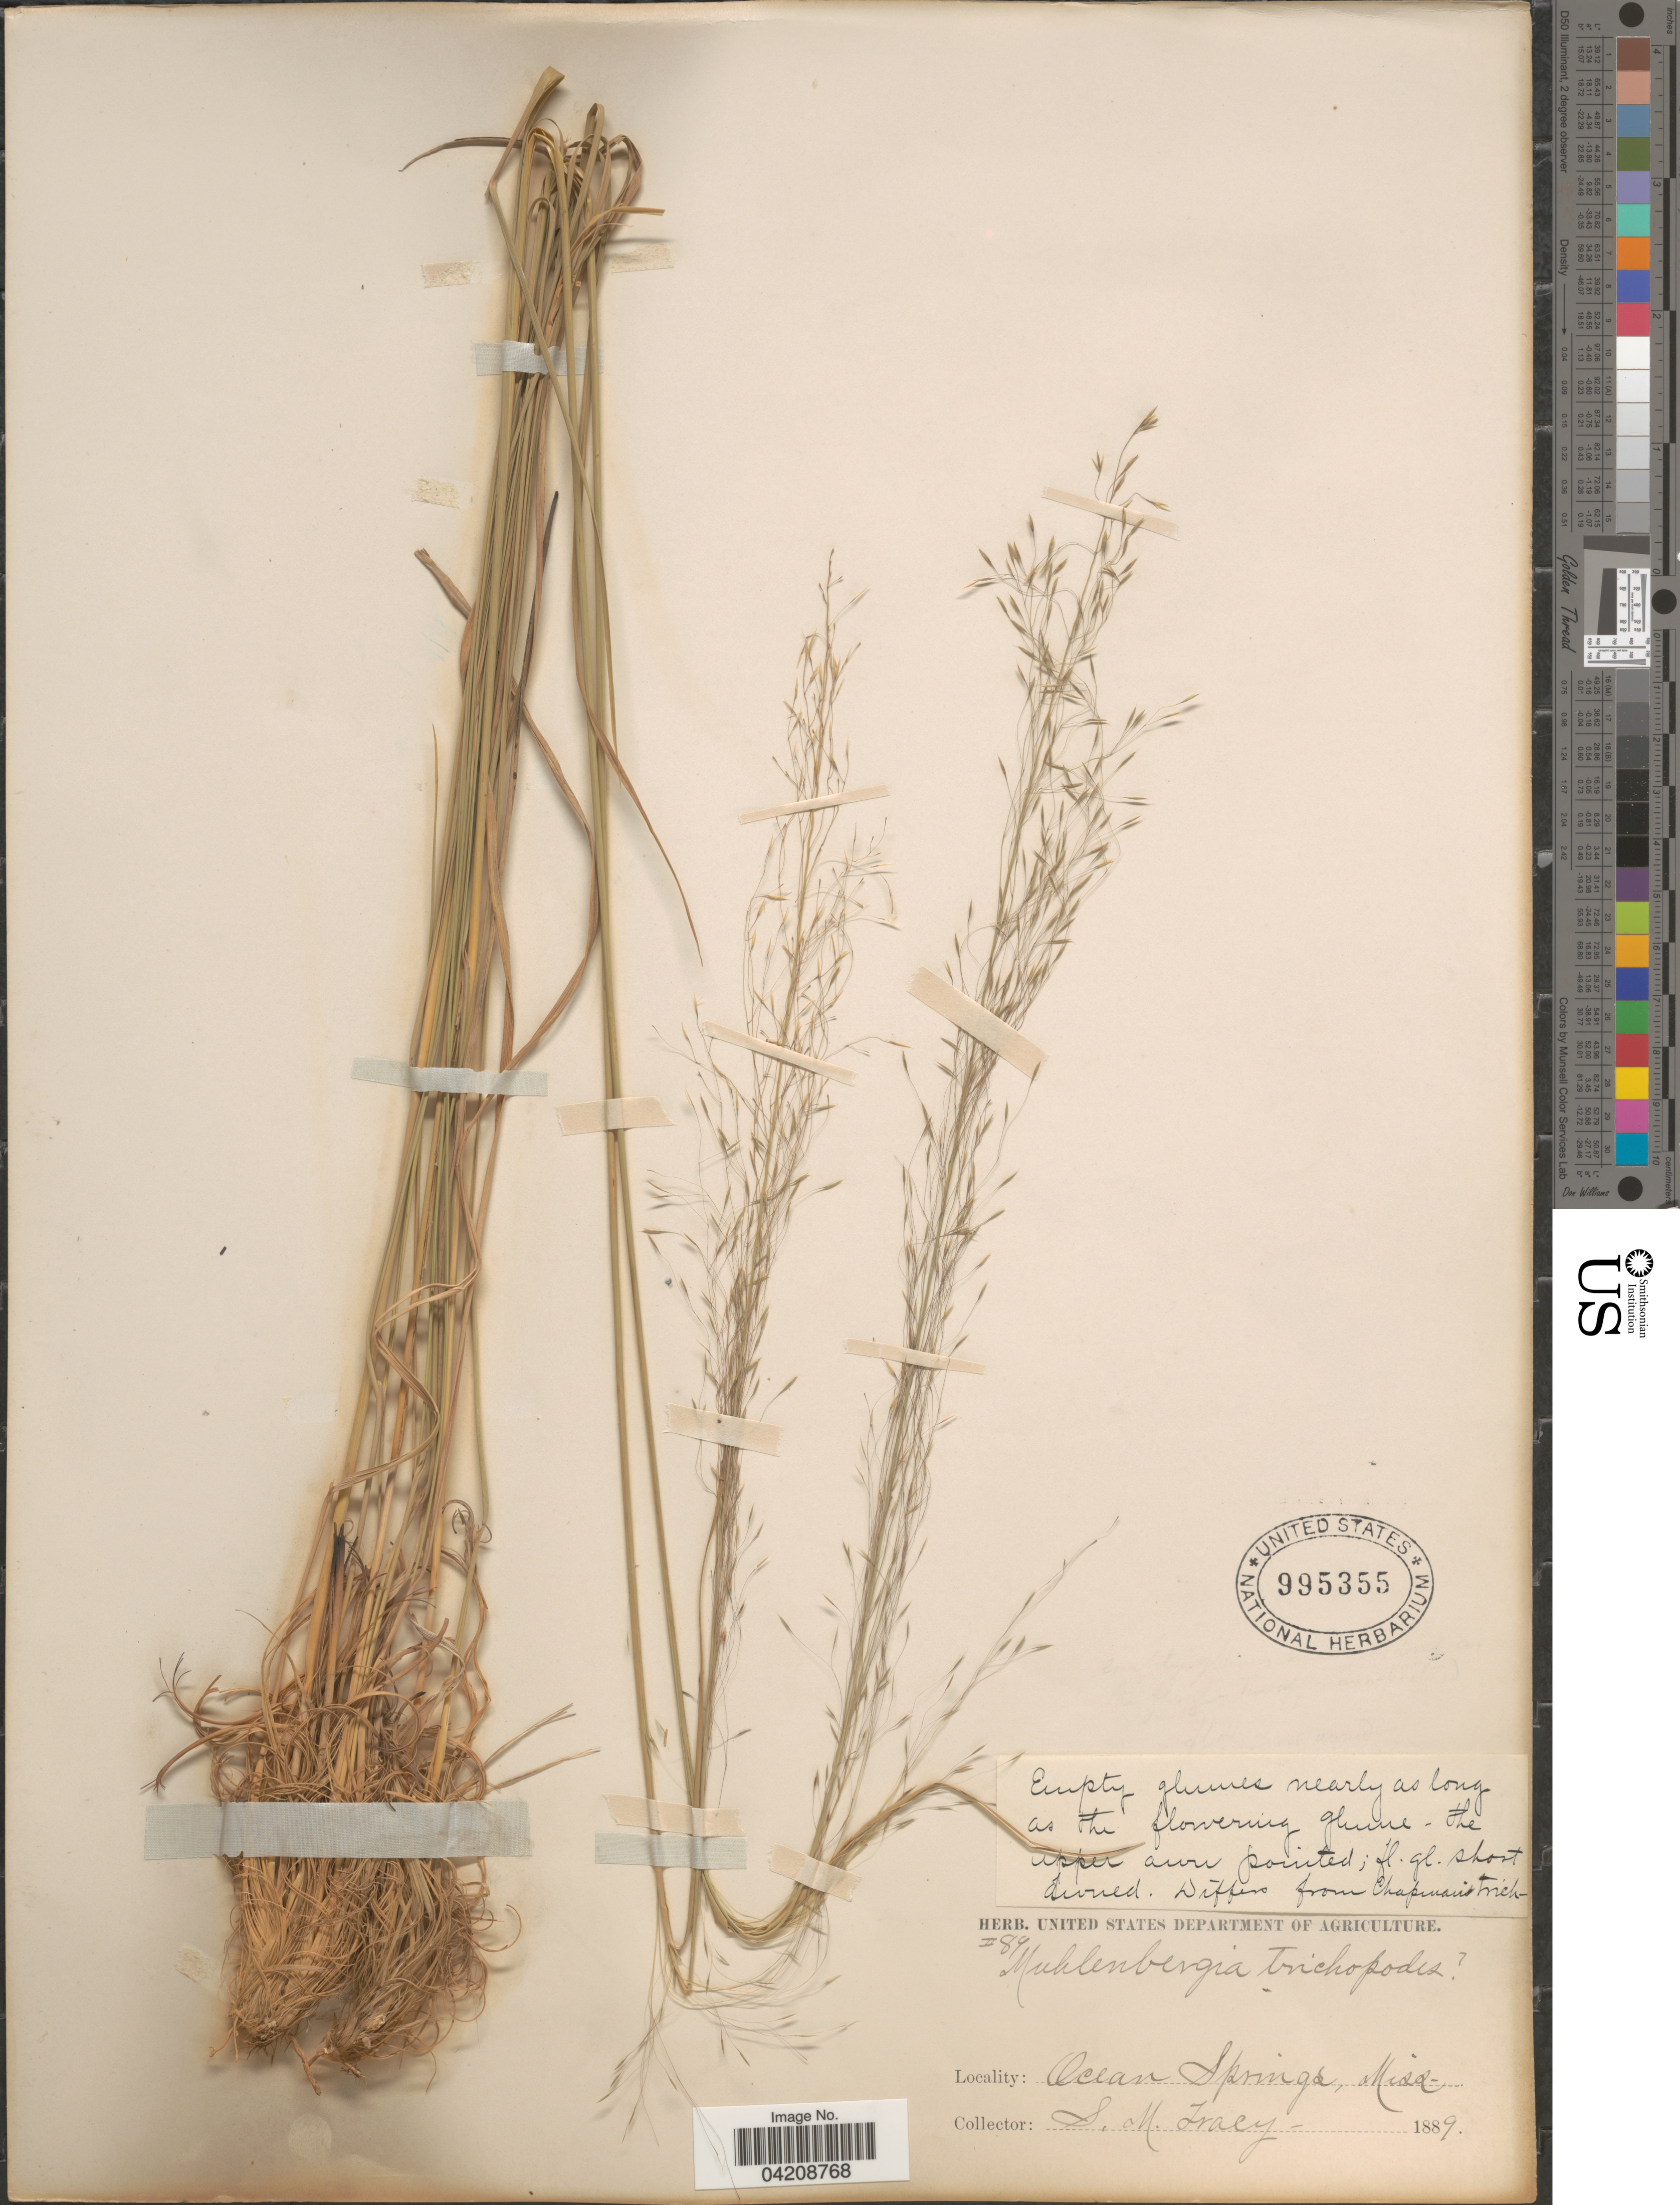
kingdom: Plantae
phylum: Tracheophyta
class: Liliopsida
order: Poales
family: Poaceae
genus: Muhlenbergia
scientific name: Muhlenbergia expansa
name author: Trin.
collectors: S. M. Tracy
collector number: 89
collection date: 1889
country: United States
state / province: Mississippi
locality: Ocean Springs.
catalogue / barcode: US 995355